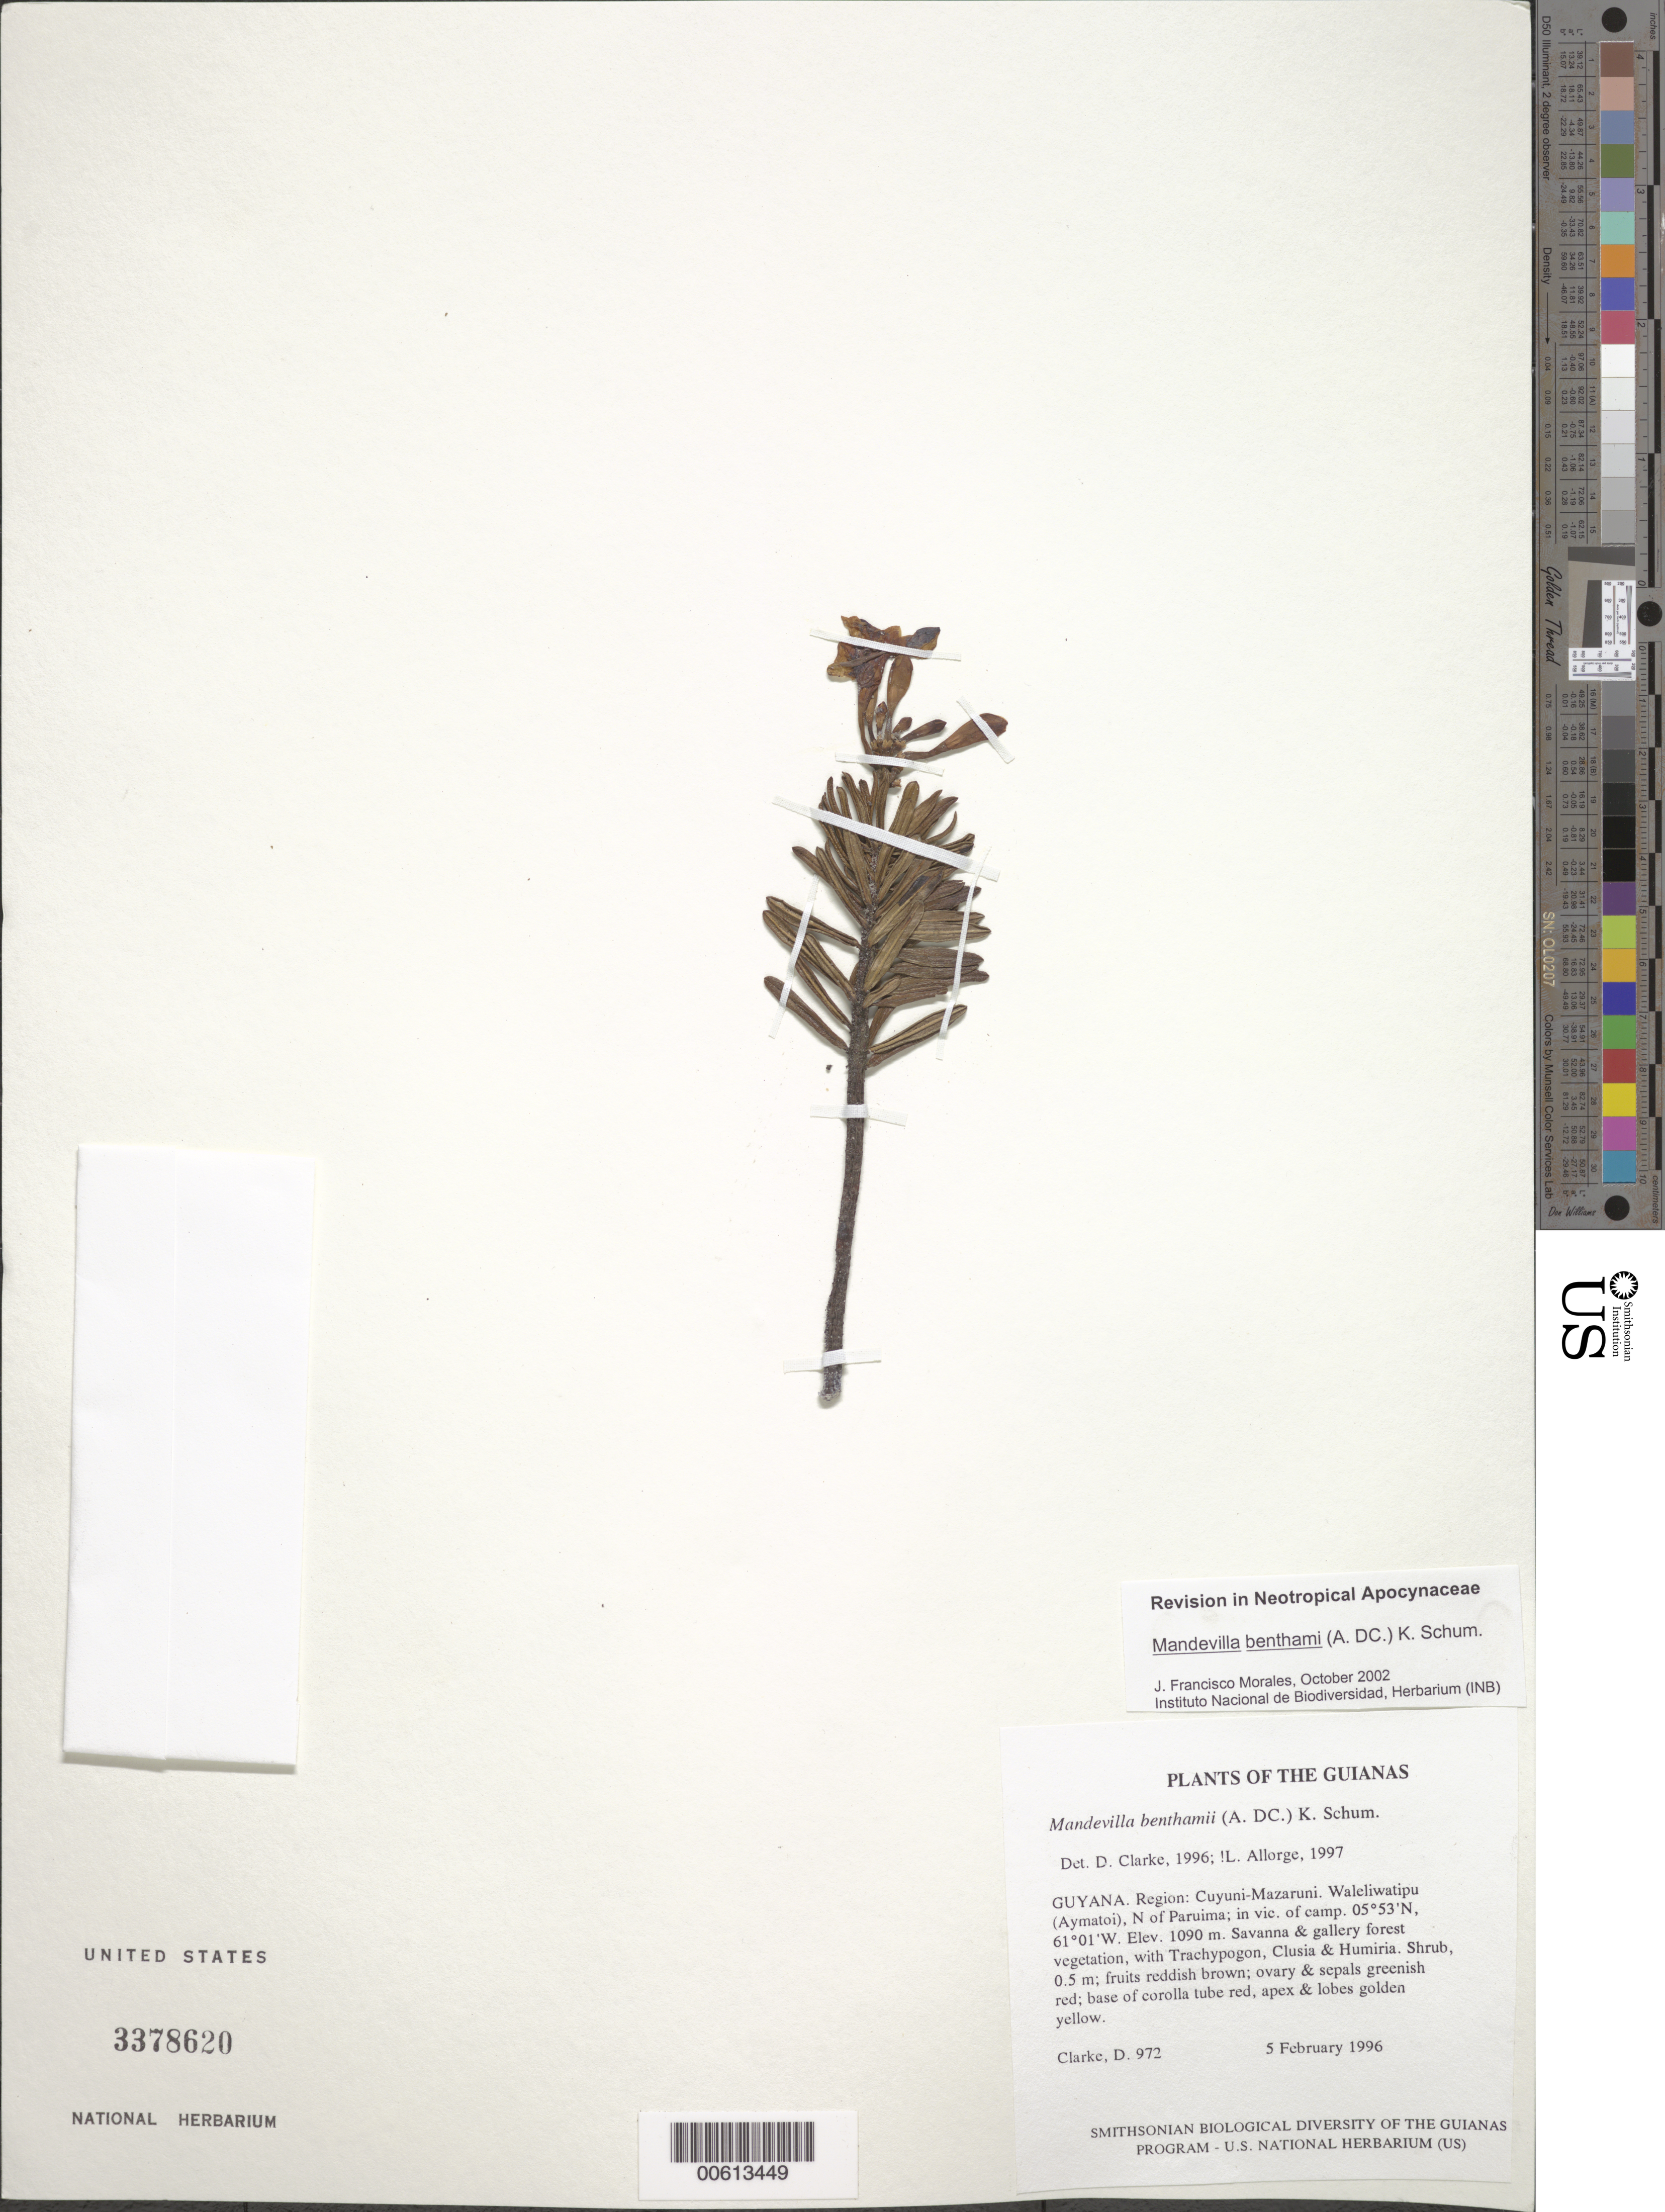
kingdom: Plantae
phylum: Tracheophyta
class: Magnoliopsida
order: Gentianales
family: Apocynaceae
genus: Mandevilla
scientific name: Mandevilla benthamii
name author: (A. DC.) K. Schum.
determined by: Morales, J. F.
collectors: H. D. Clarke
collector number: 972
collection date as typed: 5 February 1996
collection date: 1996-02-05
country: Guyana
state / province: Cuyuni-Mazaruni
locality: Waleliwatipu (Aymatoi), N of Paruima; in vic. of camp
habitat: Savanna & gallery forest vegetation, with Trachypogon, Clusia & Humiria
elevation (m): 1090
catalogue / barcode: US 3378620